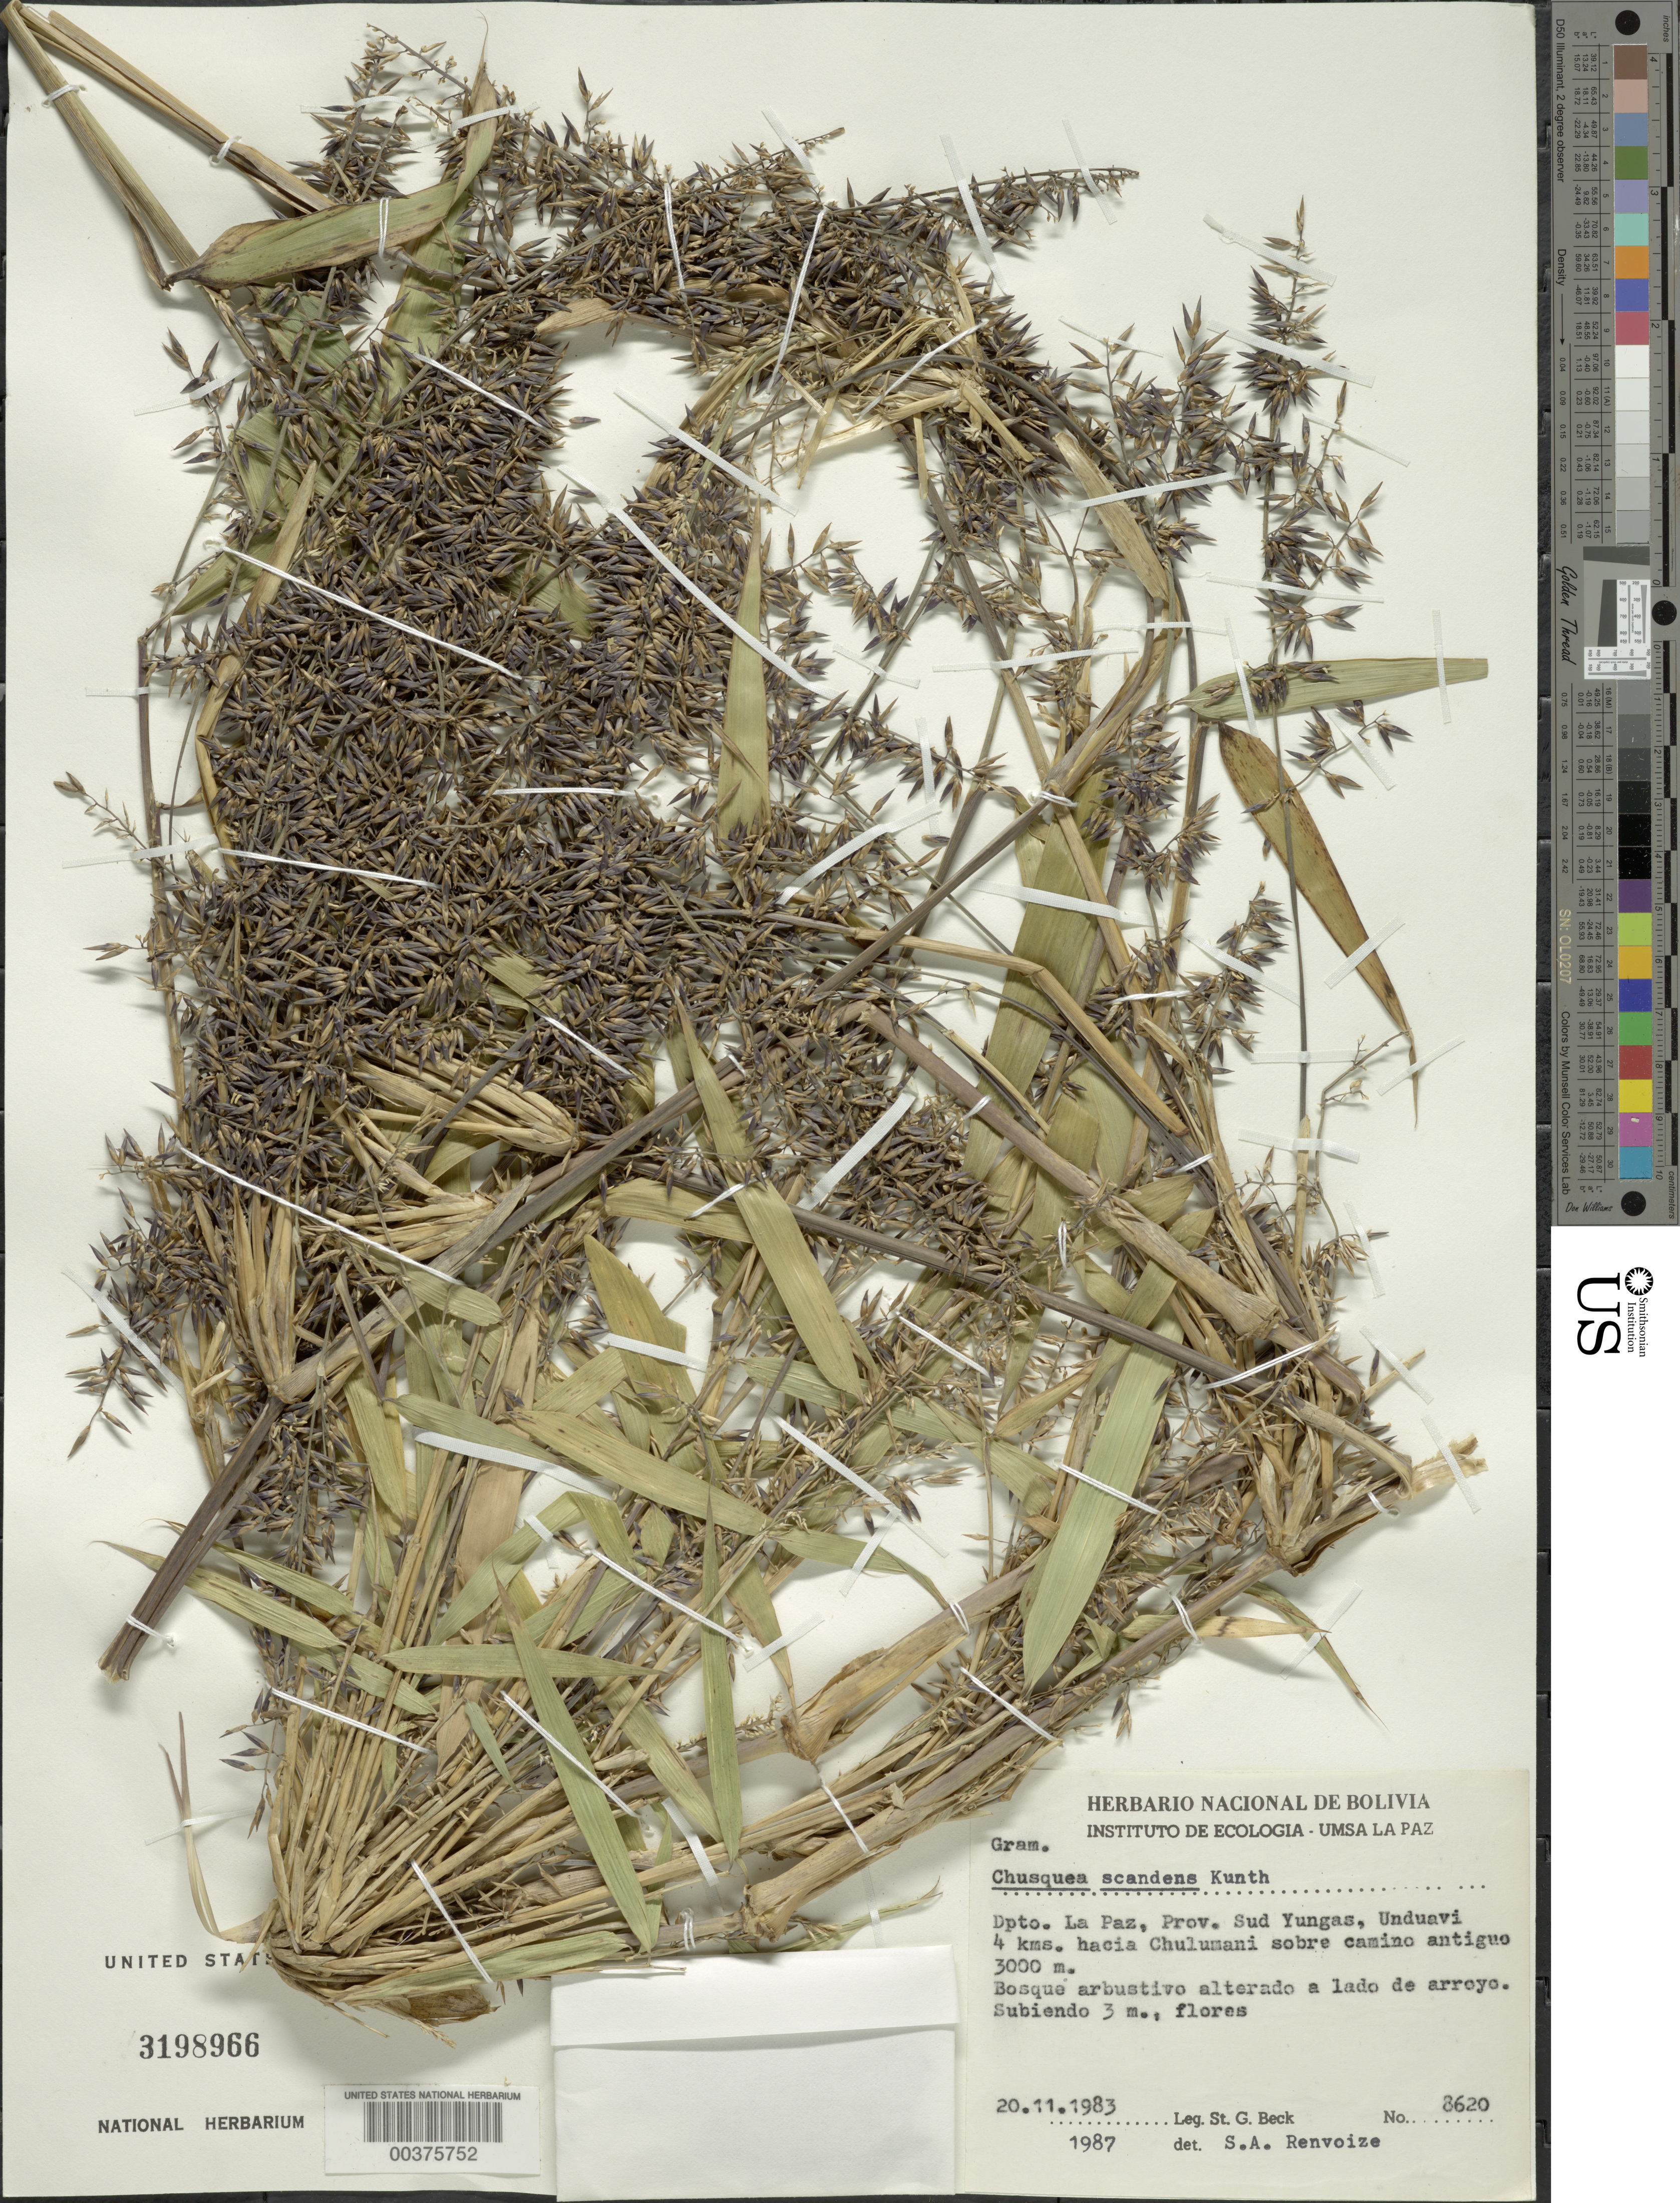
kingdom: Plantae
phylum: Tracheophyta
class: Liliopsida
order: Poales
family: Poaceae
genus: Chusquea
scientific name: Chusquea scandens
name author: Kunth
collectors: S. G. Beck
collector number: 8620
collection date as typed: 20 Nov 1983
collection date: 1983-11-20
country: Bolivia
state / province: La Paz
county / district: Sud Yungas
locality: Unduavi 4 km Hacia Chulumani sobre Camino Antiguo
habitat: Bosque arbustivo alterado a lado de arroyo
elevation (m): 3000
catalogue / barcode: US 3198966